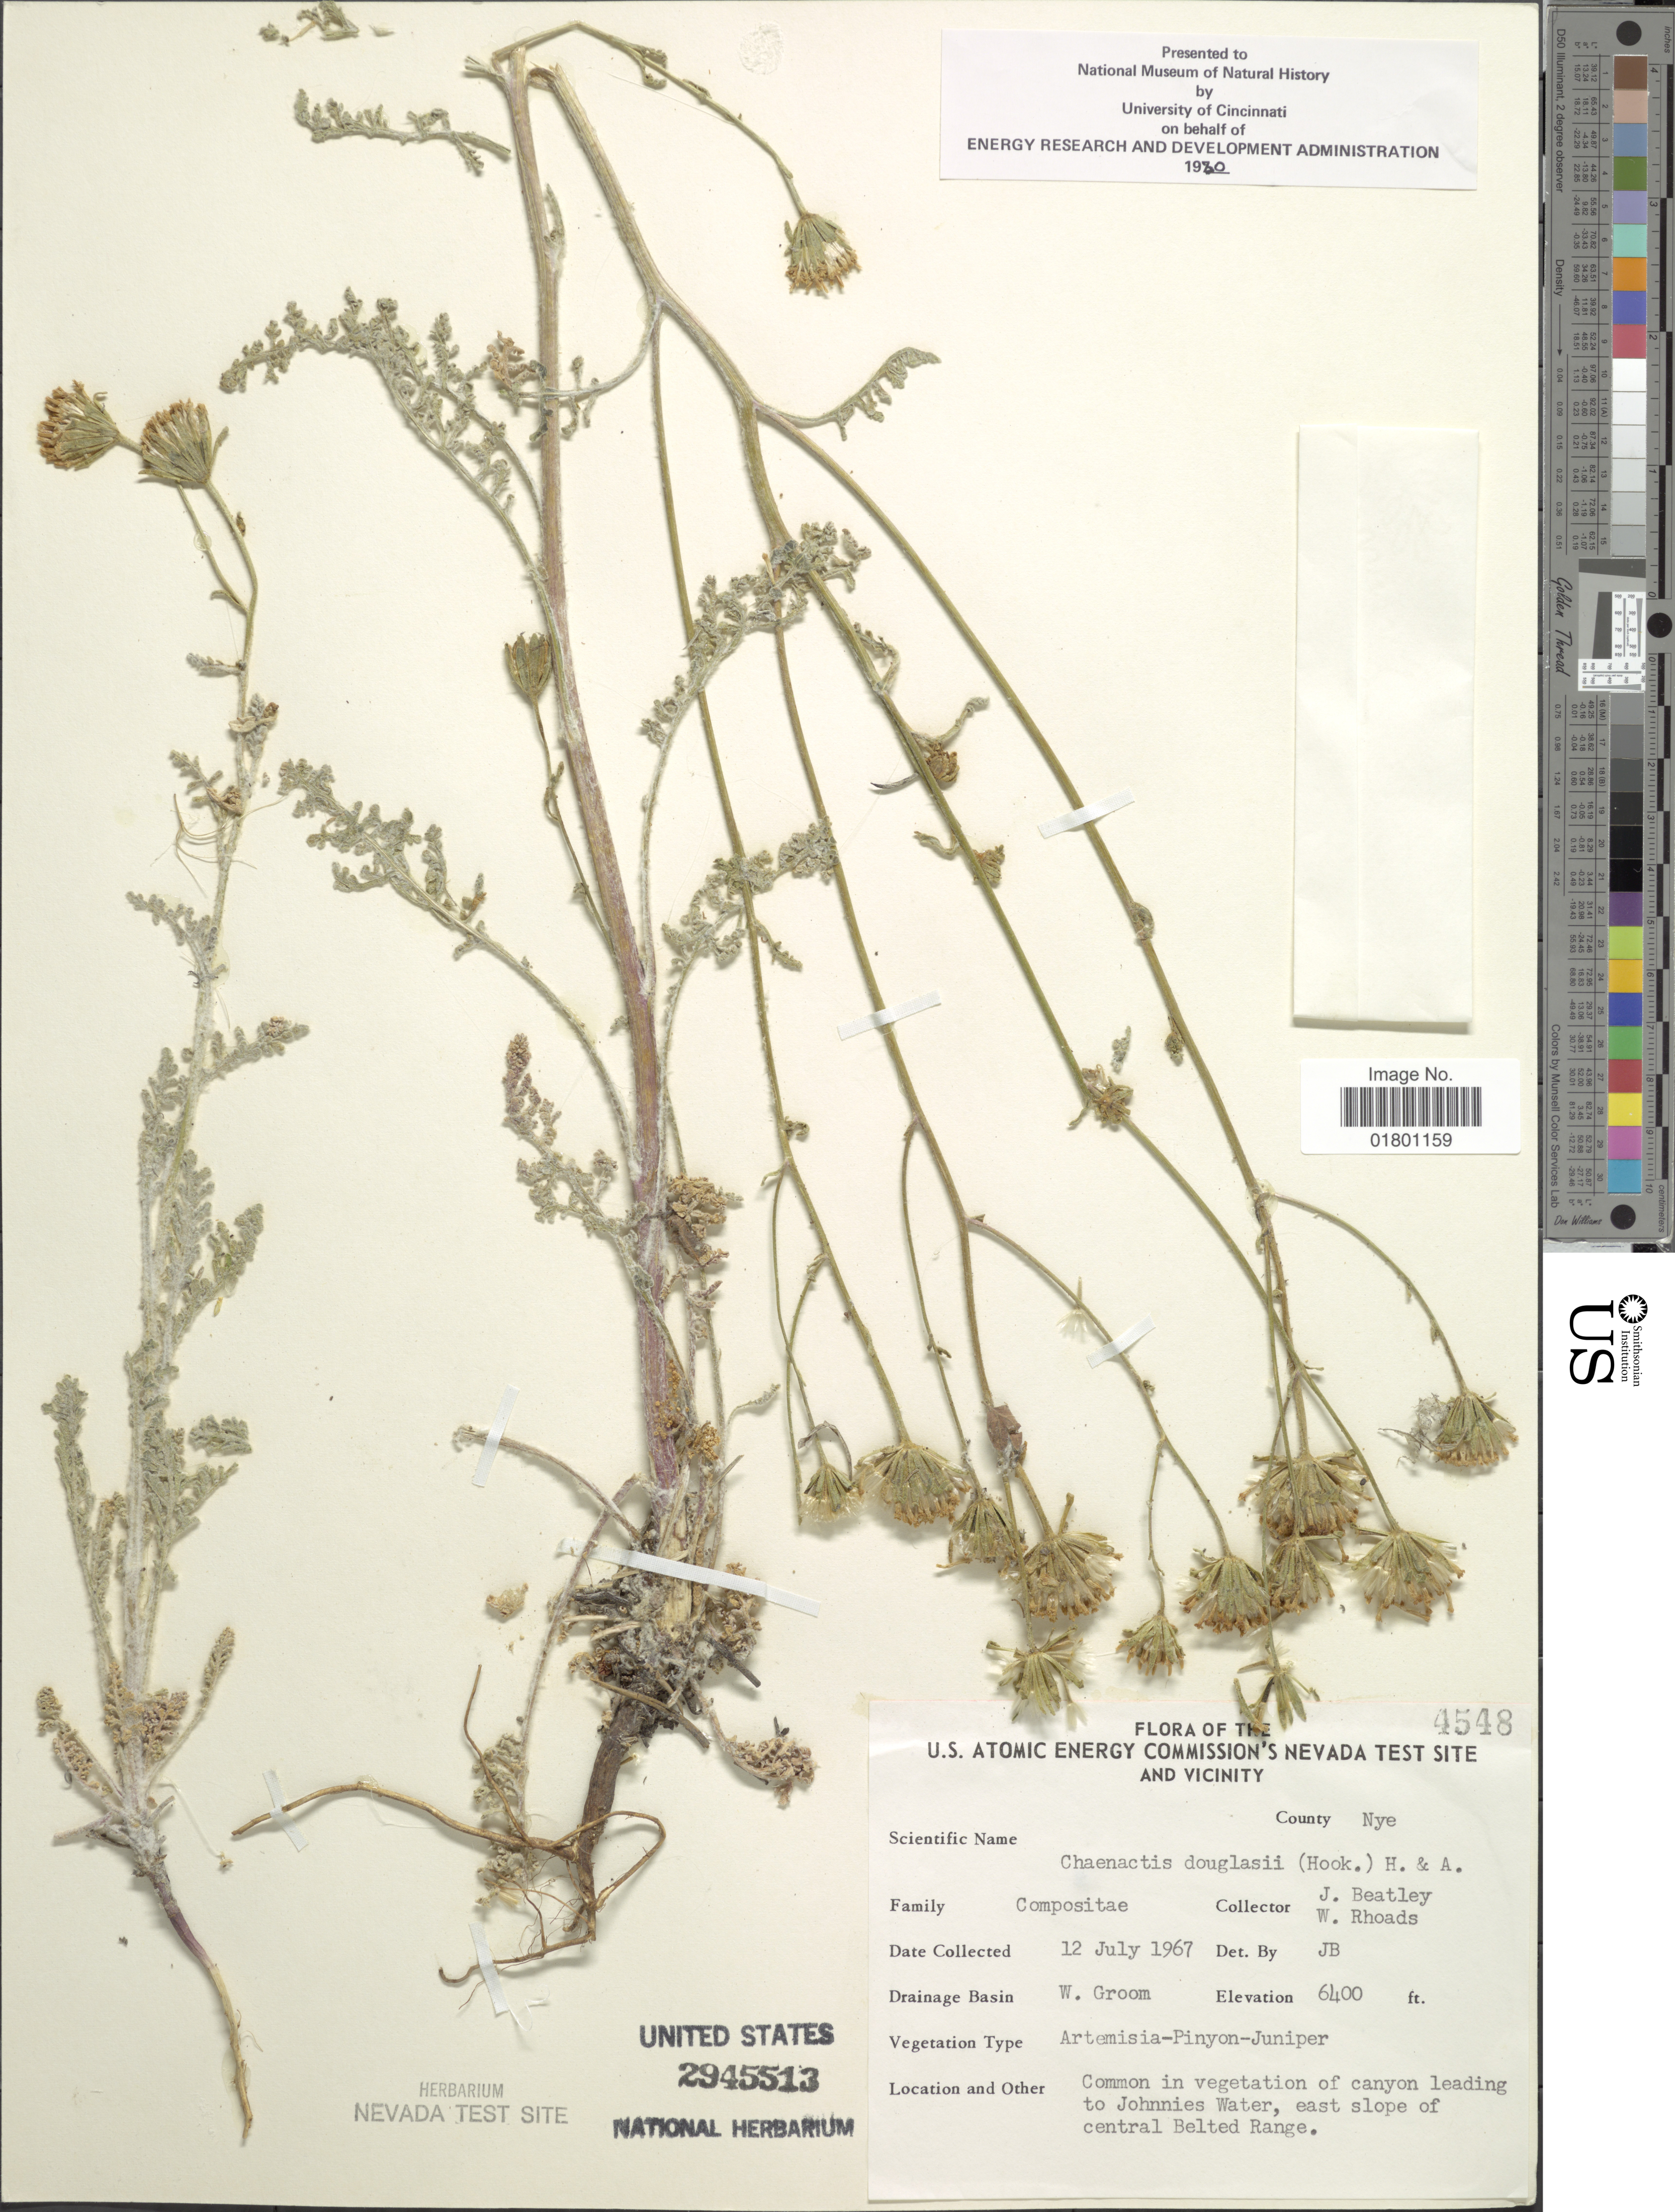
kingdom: Plantae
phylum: Tracheophyta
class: Magnoliopsida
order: Asterales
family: Asteraceae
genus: Chaenactis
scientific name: Chaenactis douglasii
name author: Hook. & Arn.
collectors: J. C. Beatley & W. Rhoads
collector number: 4548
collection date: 1967-07-12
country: United States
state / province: Nevada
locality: U.S. Atomic Energy Commission's Nevada Test Site and Vicinity, County Nye, W. Groom, Common in vegetation of canyon leading to Johnnies Water, east slope of central Belted Range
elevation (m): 1951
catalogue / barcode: US 2945513